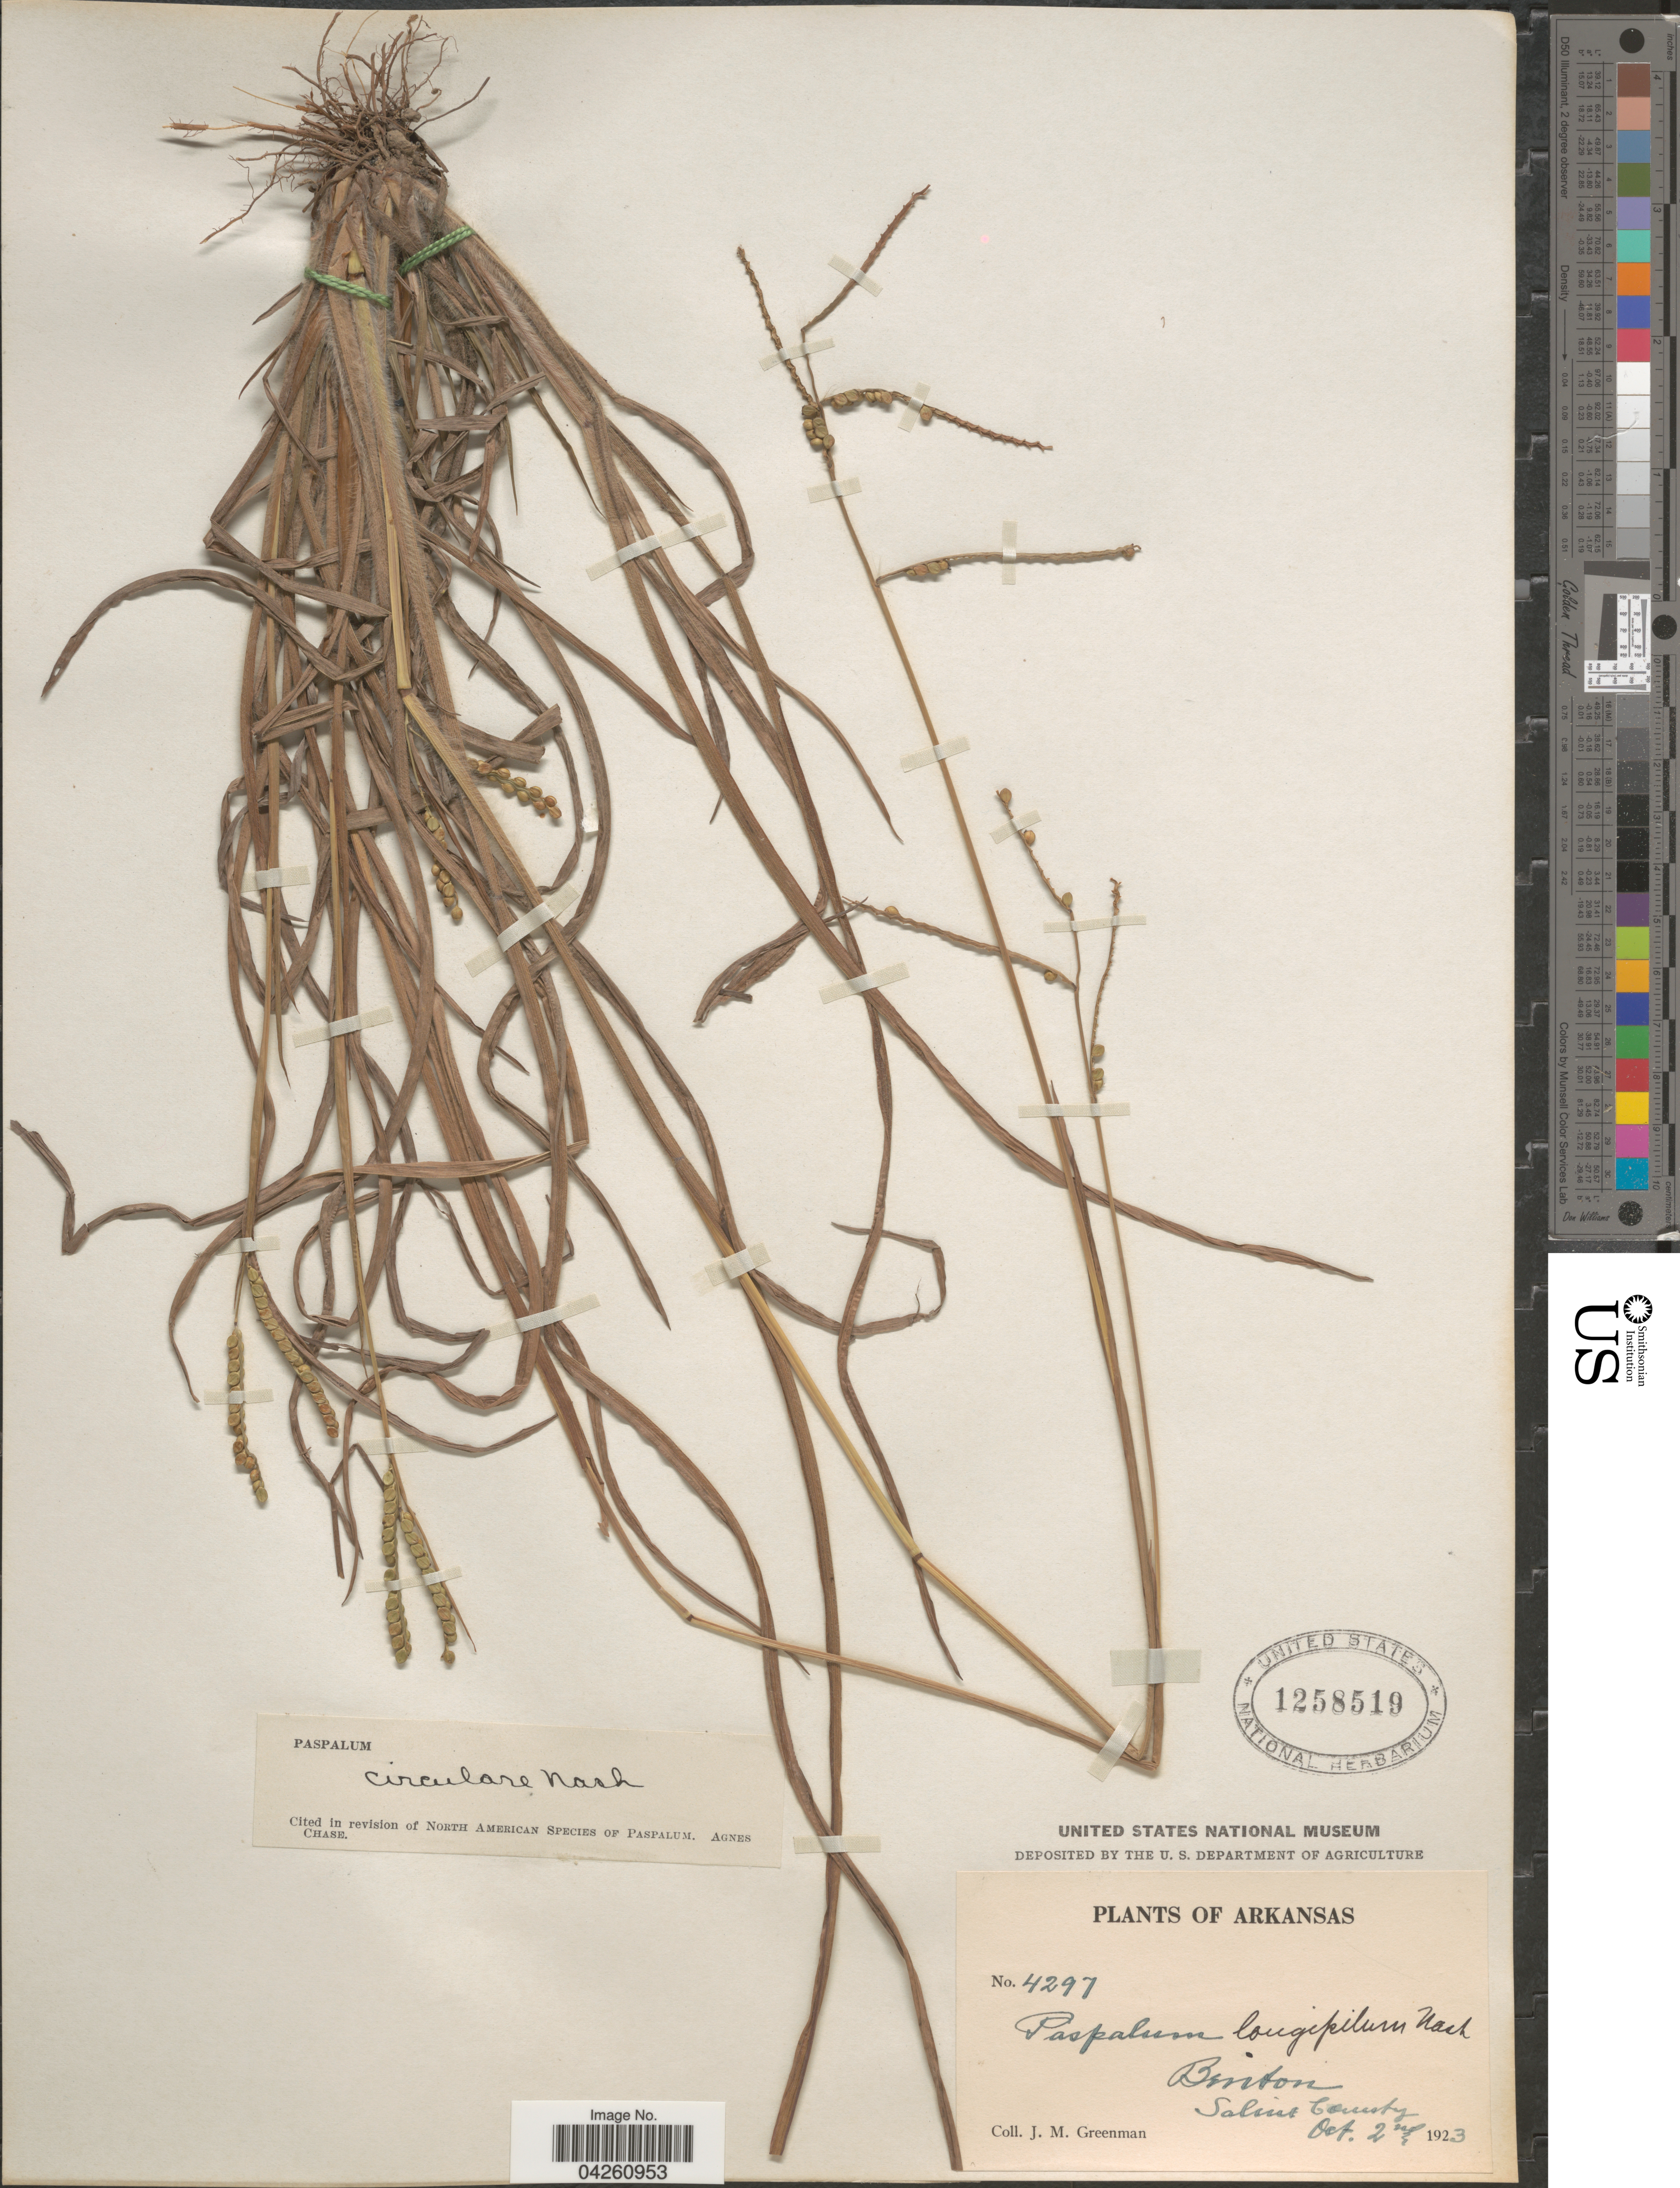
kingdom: Plantae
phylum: Tracheophyta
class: Liliopsida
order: Poales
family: Poaceae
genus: Paspalum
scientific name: Paspalum circulare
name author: Nash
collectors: J. M. Greenman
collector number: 4297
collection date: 1923-10-02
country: United States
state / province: Arkansas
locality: Benton Saline County.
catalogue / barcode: US 1258519